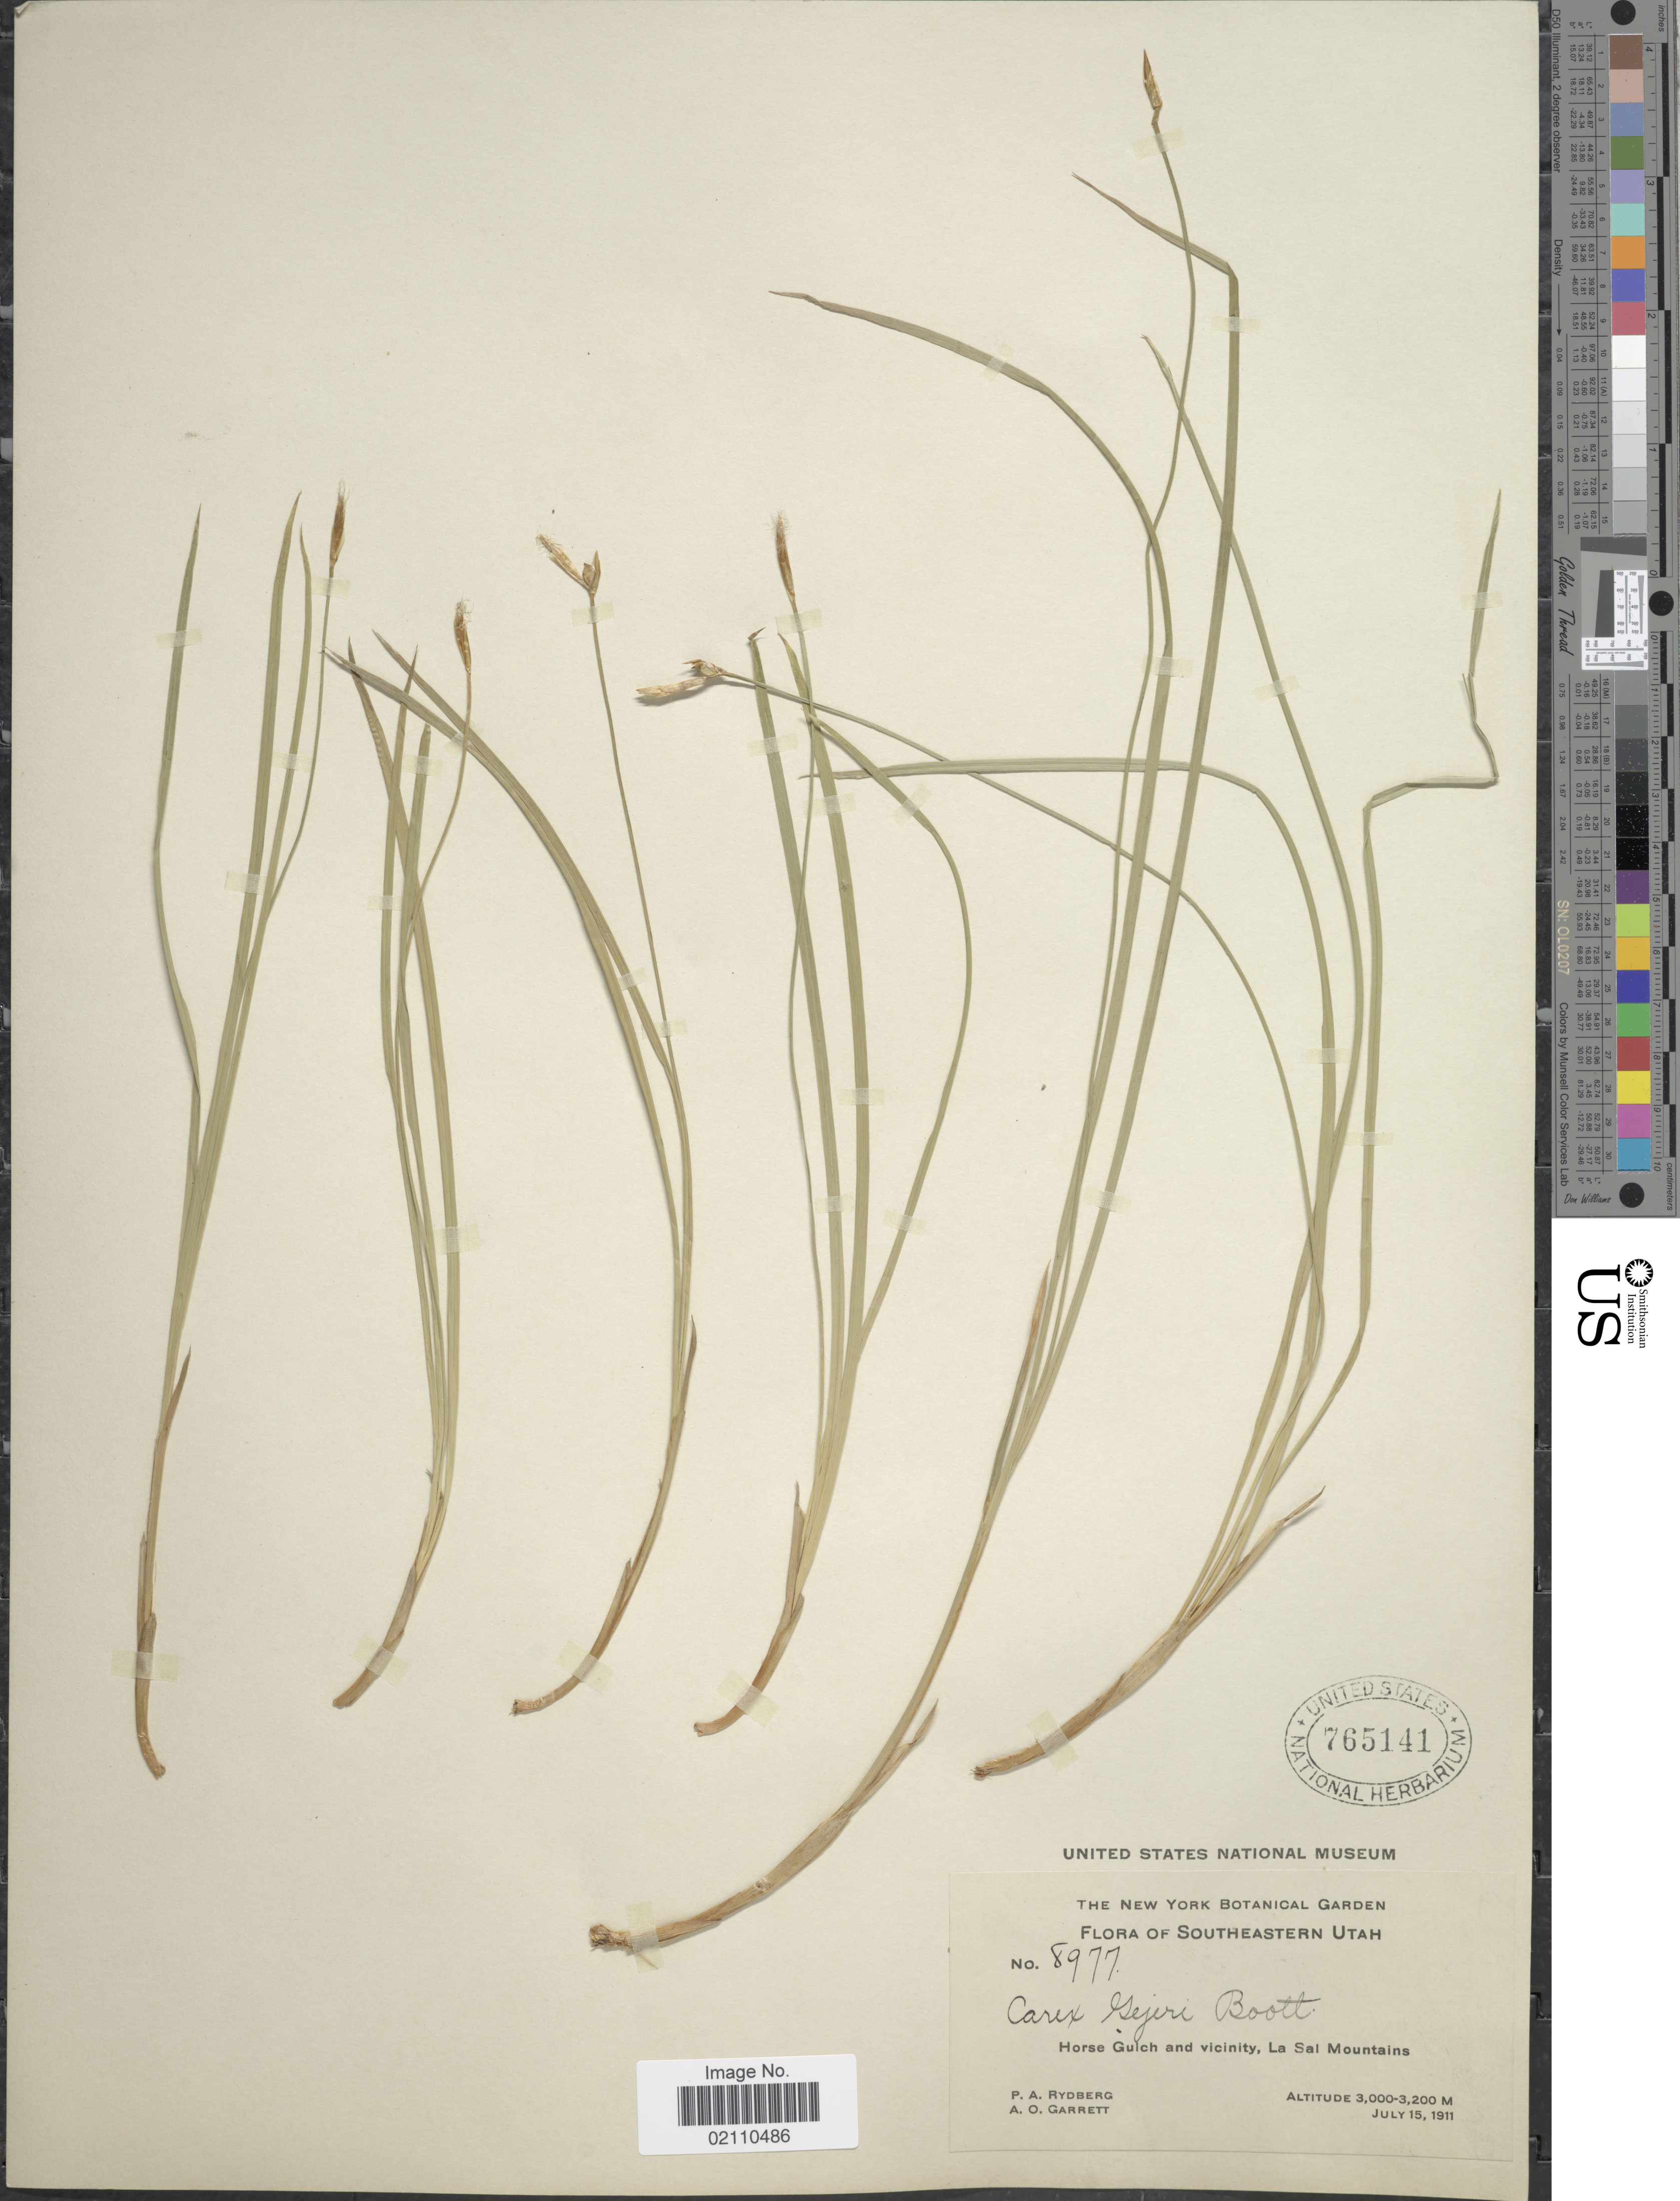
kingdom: Plantae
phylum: Tracheophyta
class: Liliopsida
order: Poales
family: Cyperaceae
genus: Carex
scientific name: Carex geyeri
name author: Boott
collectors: P. A. Rydberg & A. O. Garrett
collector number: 8977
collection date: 1911-07-15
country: United States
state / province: Utah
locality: Southeastern Utah, Horse Gulch and vicinity, La Sal Mountains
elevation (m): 3000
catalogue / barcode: US 765141